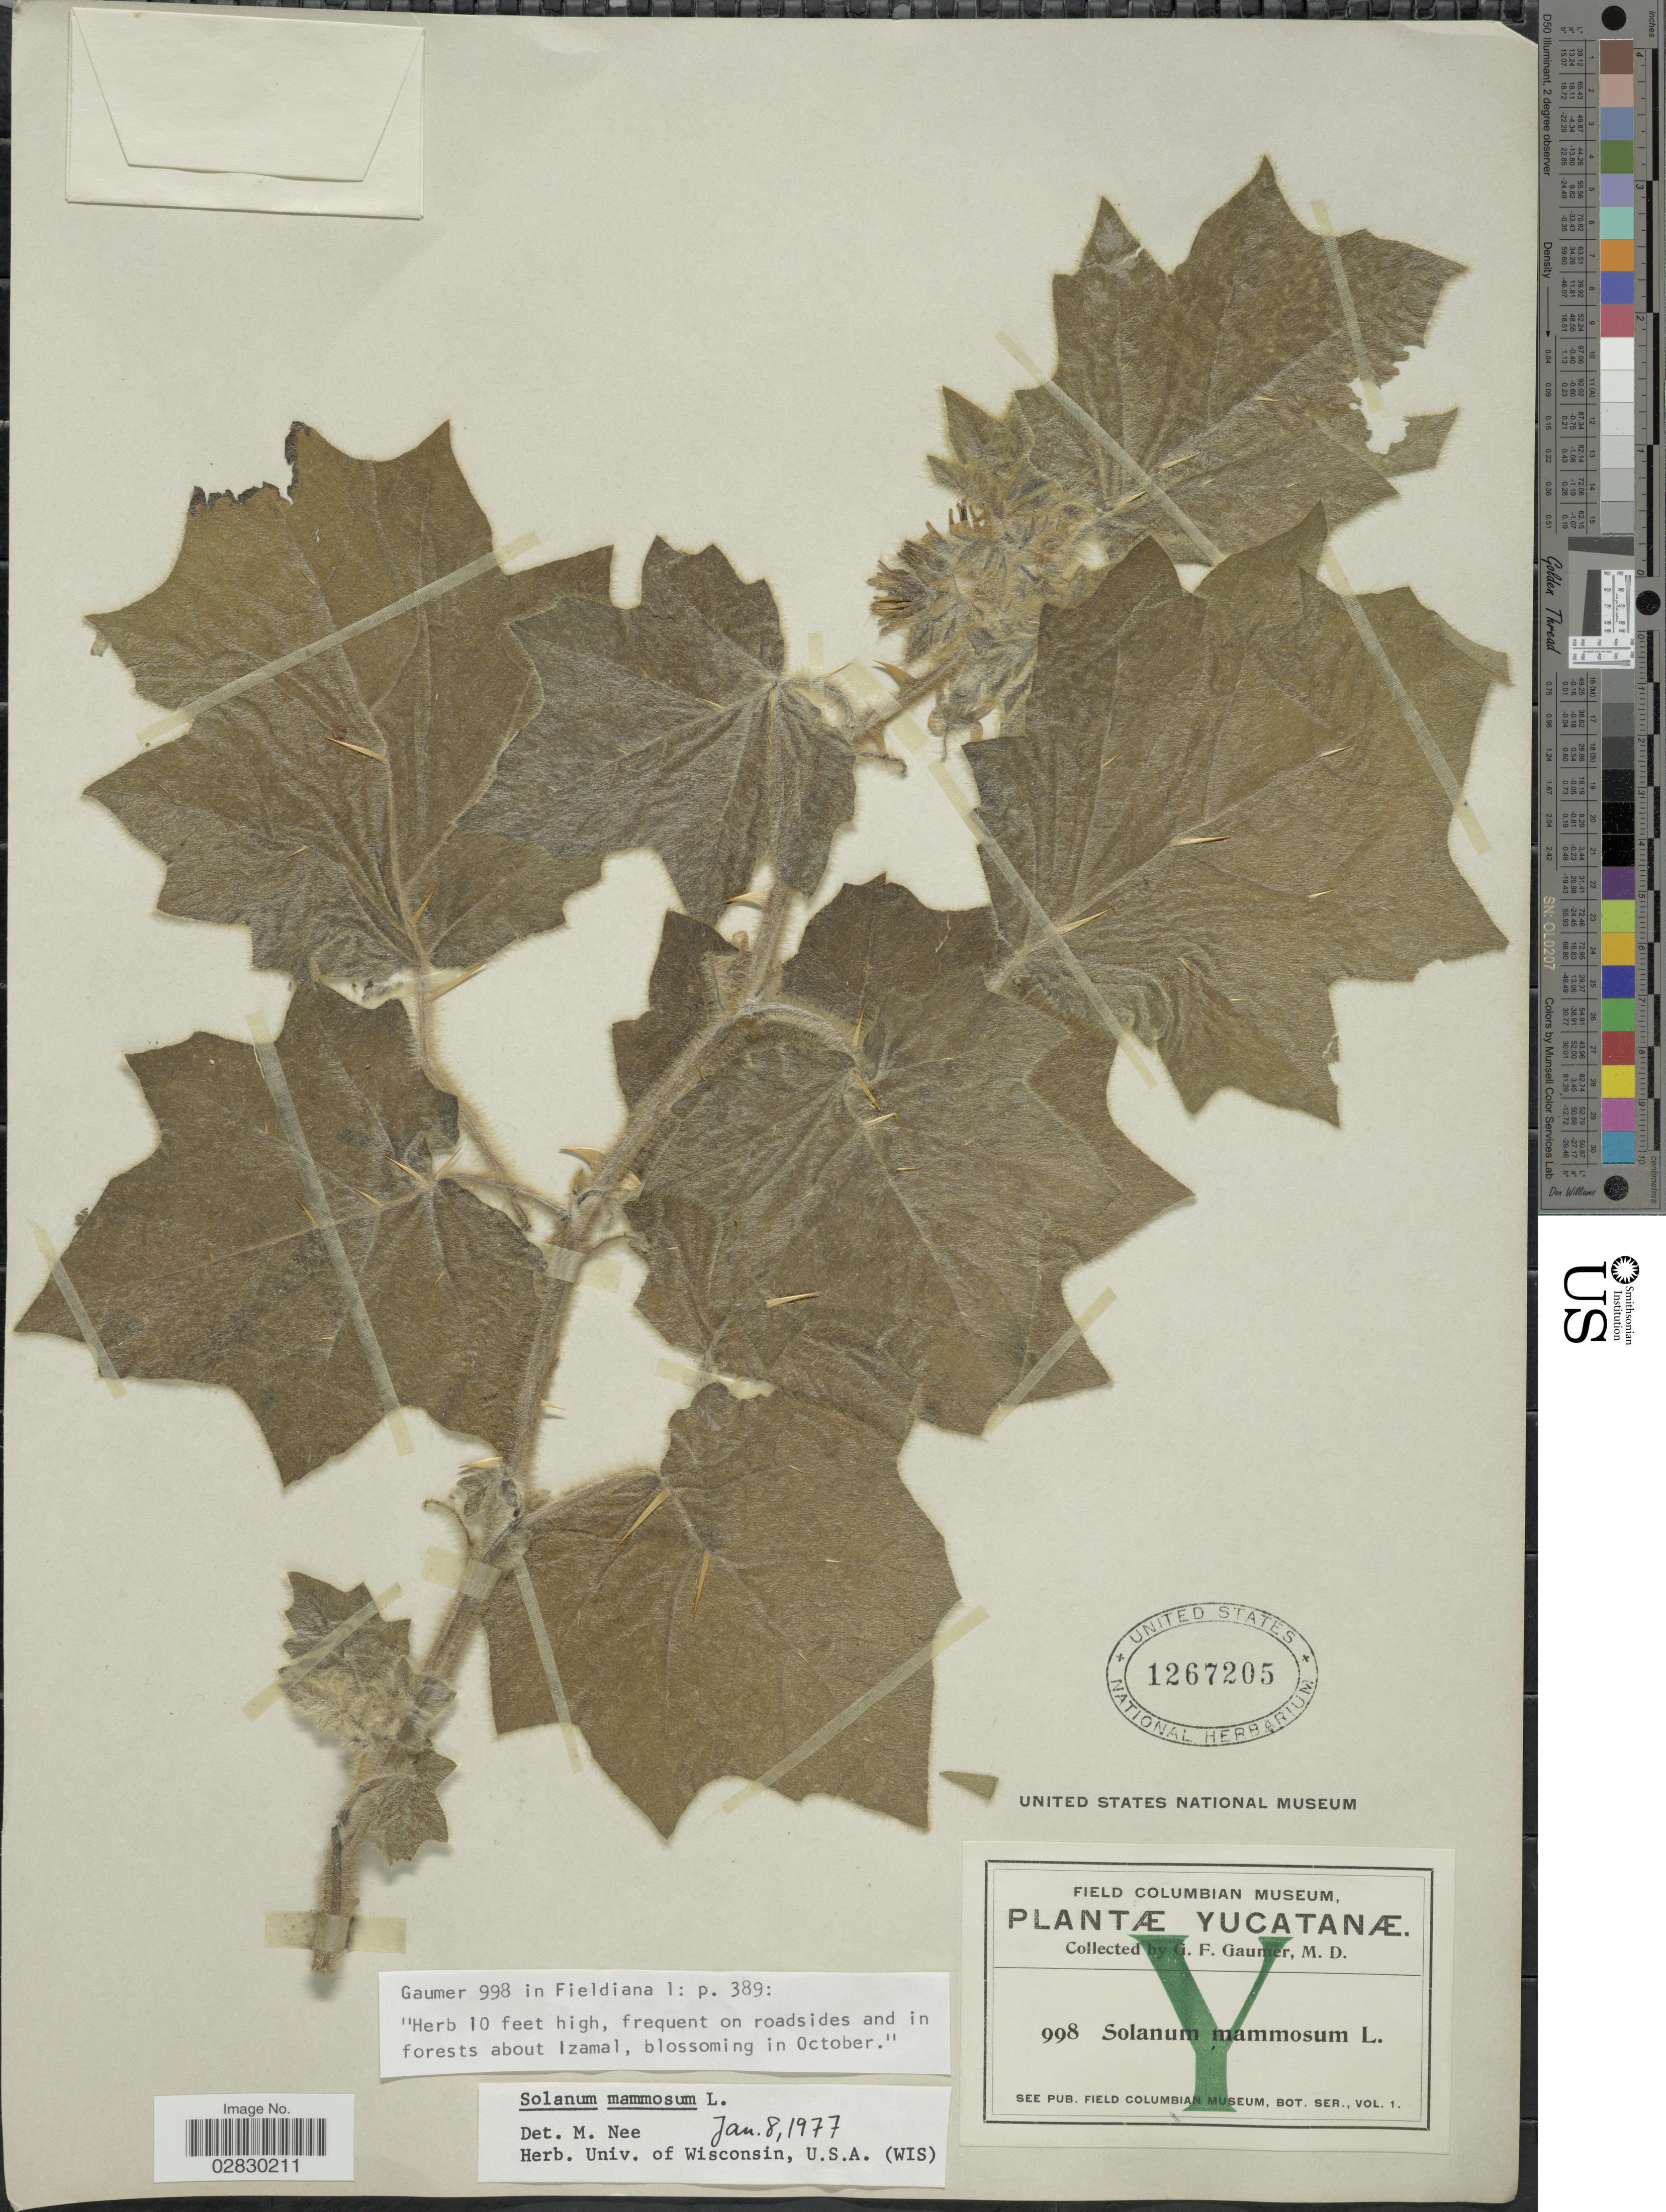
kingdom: Plantae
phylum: Tracheophyta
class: Magnoliopsida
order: Solanales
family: Solanaceae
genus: Solanum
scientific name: Solanum mammosum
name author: L.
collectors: G. F. Gaumer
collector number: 998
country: Mexico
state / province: Yucatán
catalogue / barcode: US 1267205